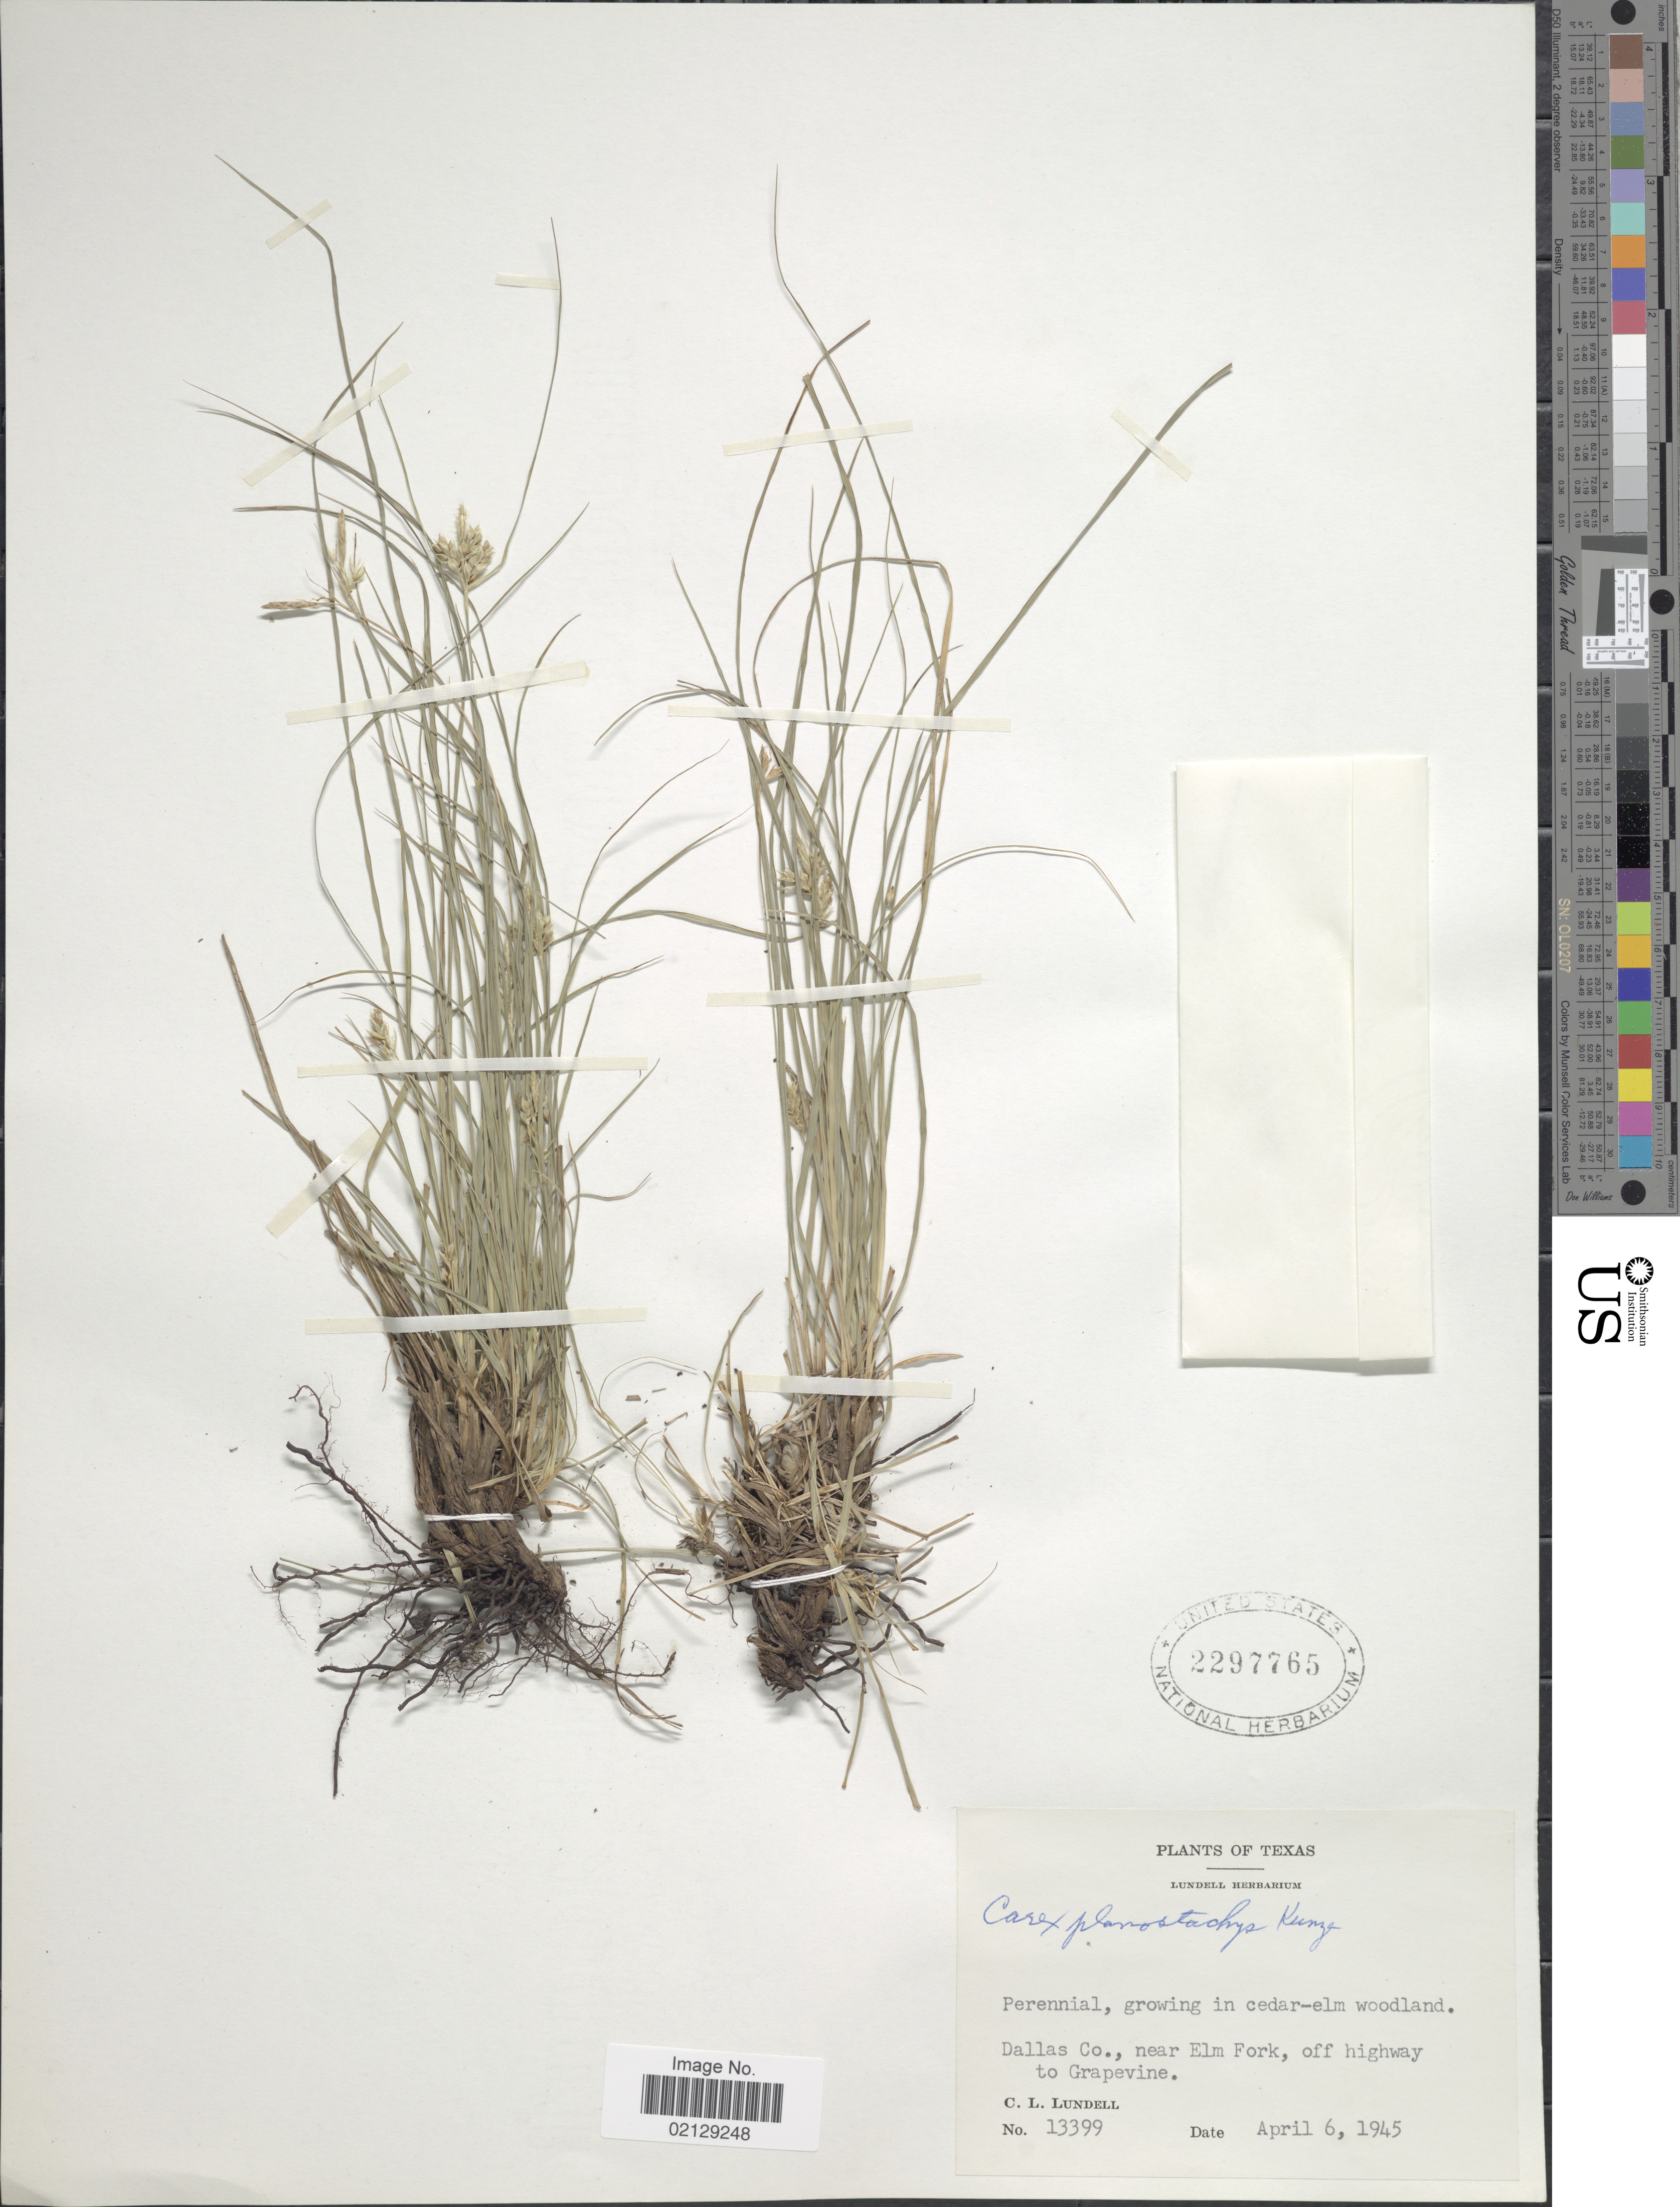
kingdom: Plantae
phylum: Tracheophyta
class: Liliopsida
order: Poales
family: Cyperaceae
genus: Carex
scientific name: Carex planostachys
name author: Kunze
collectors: C. L. Lundell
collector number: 13399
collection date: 1945-04-06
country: United States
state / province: Texas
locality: Dallas Co., near Elm Fork, off highway to Grapevine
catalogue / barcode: US 2297765